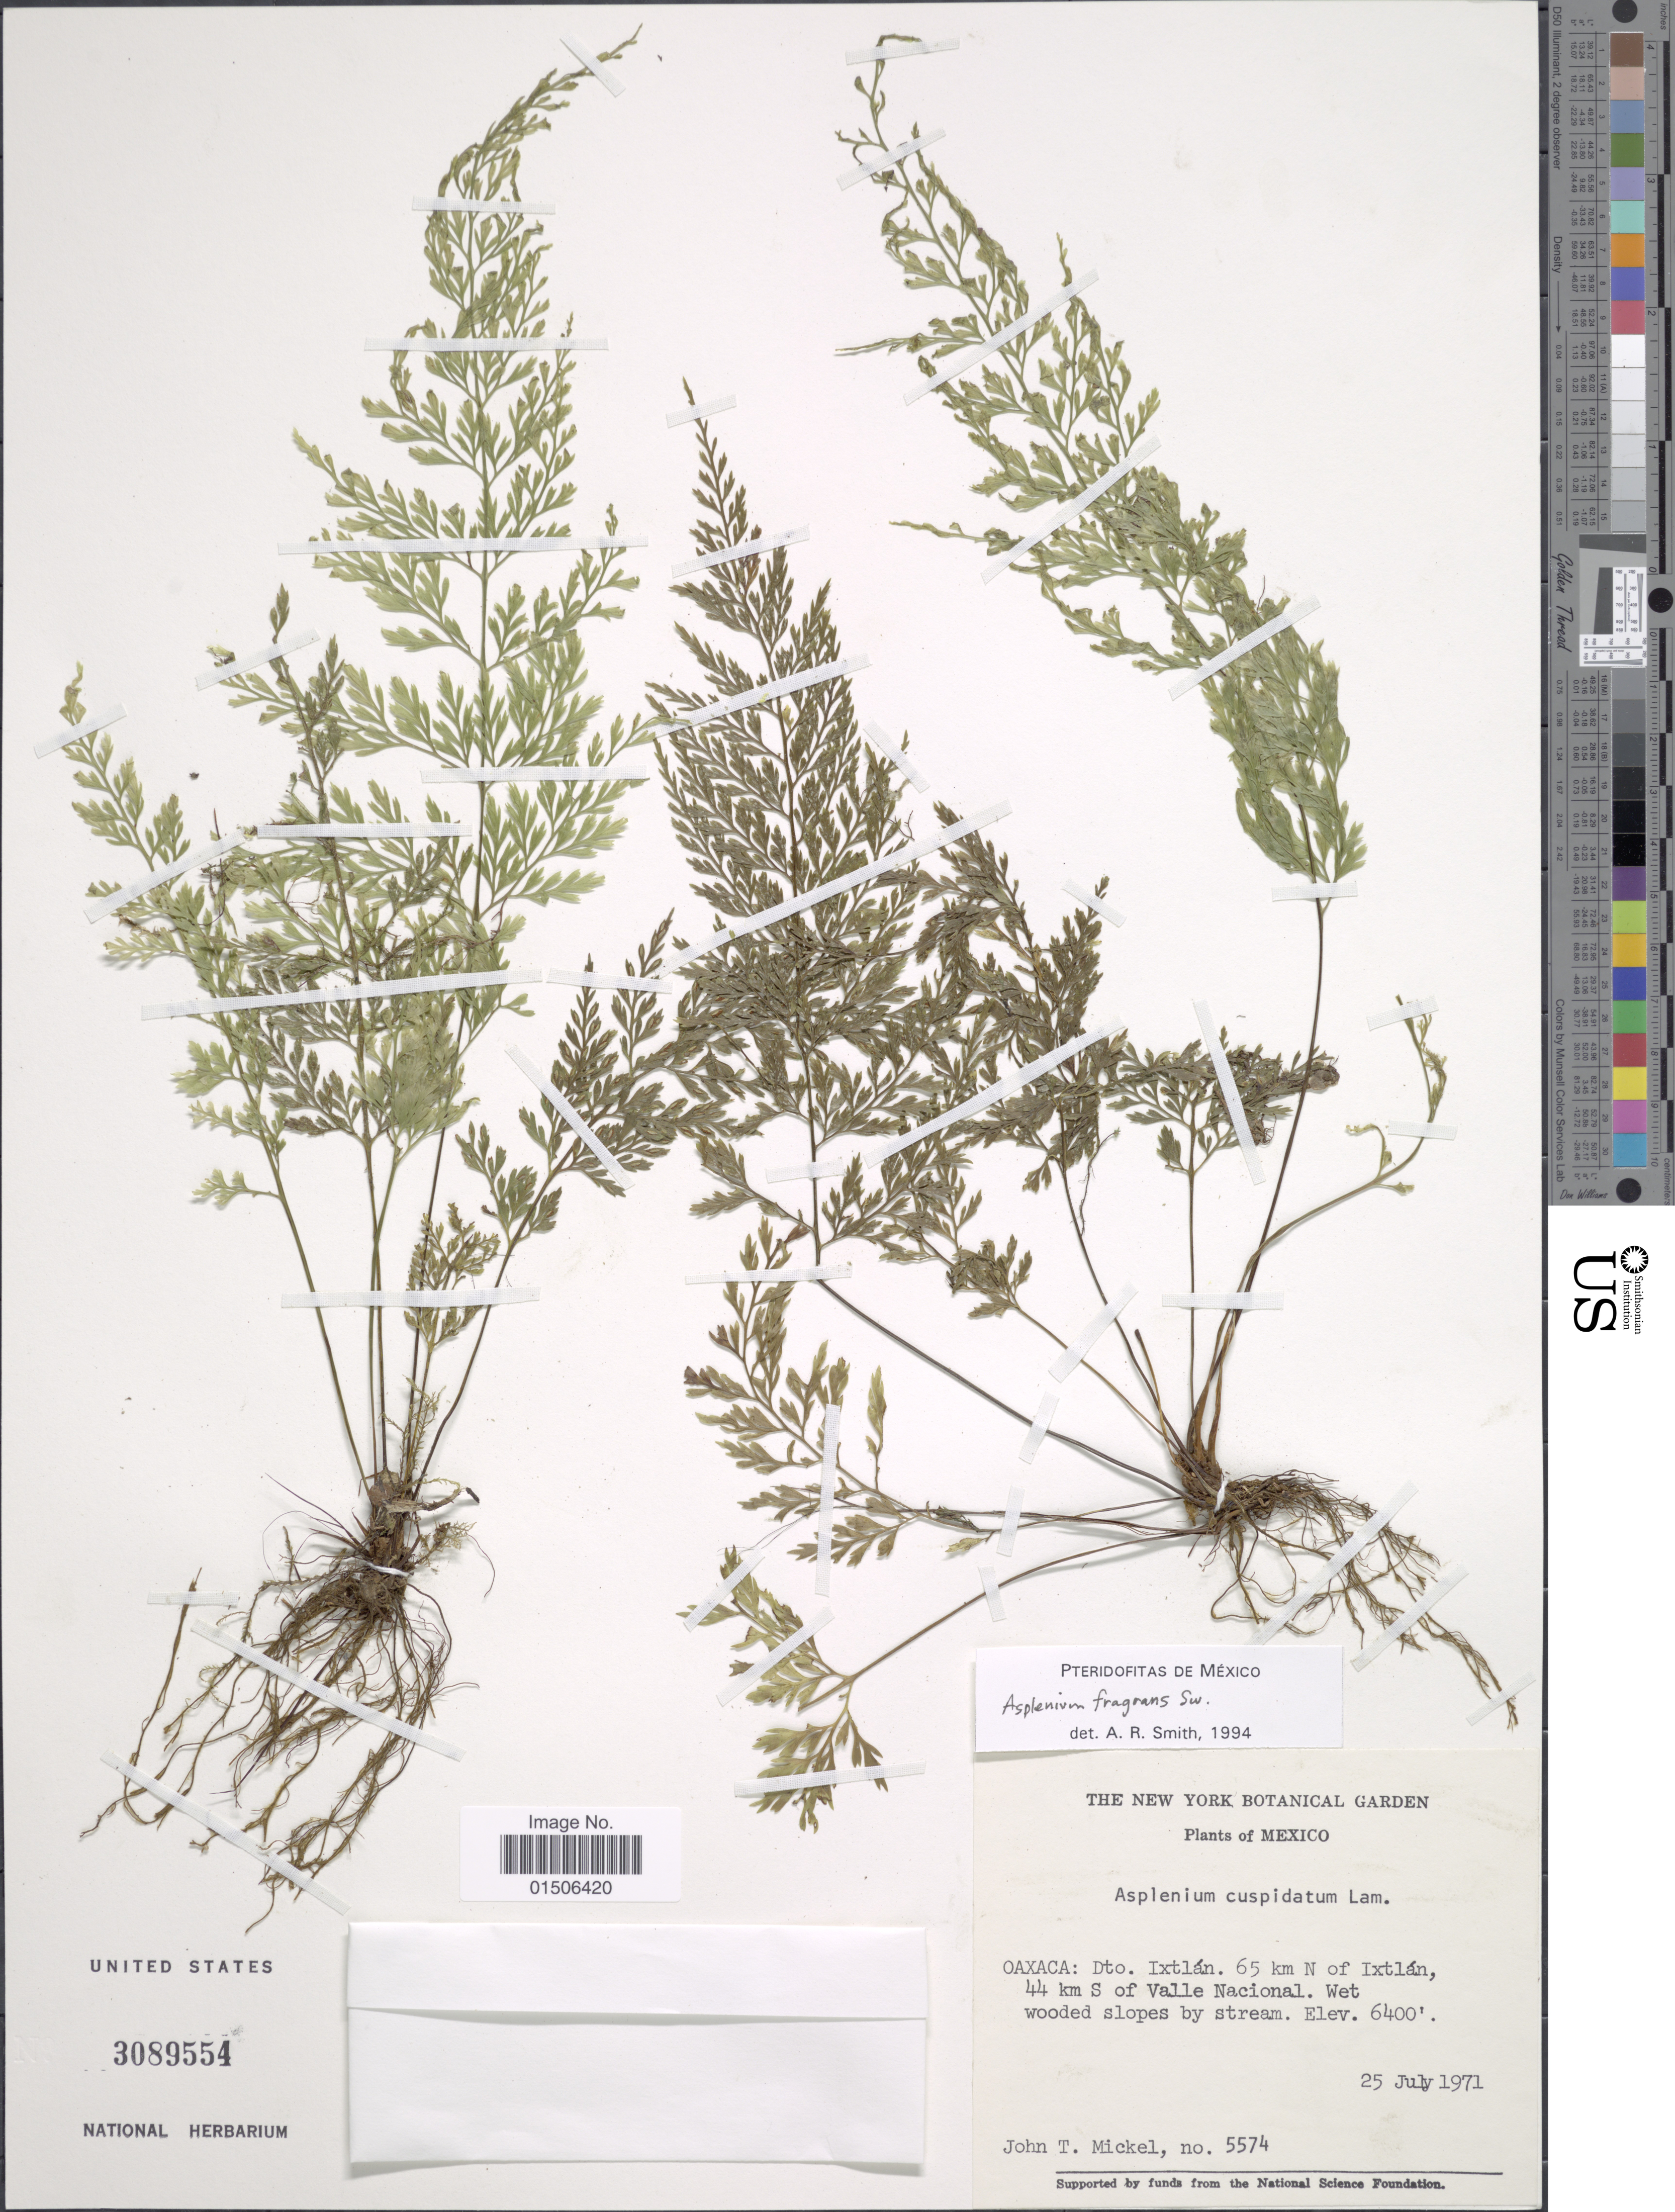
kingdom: Plantae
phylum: Tracheophyta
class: Polypodiopsida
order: Polypodiales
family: Aspleniaceae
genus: Asplenium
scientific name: Asplenium fragrans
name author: Sw.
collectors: J. T. Mickel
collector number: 5574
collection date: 1971-07-25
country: Mexico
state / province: Oaxaca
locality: Dto Ixtlán. 65 km N of Ixtlán, 44 km S of Valle Nacional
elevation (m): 1951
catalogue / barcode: US 3089554